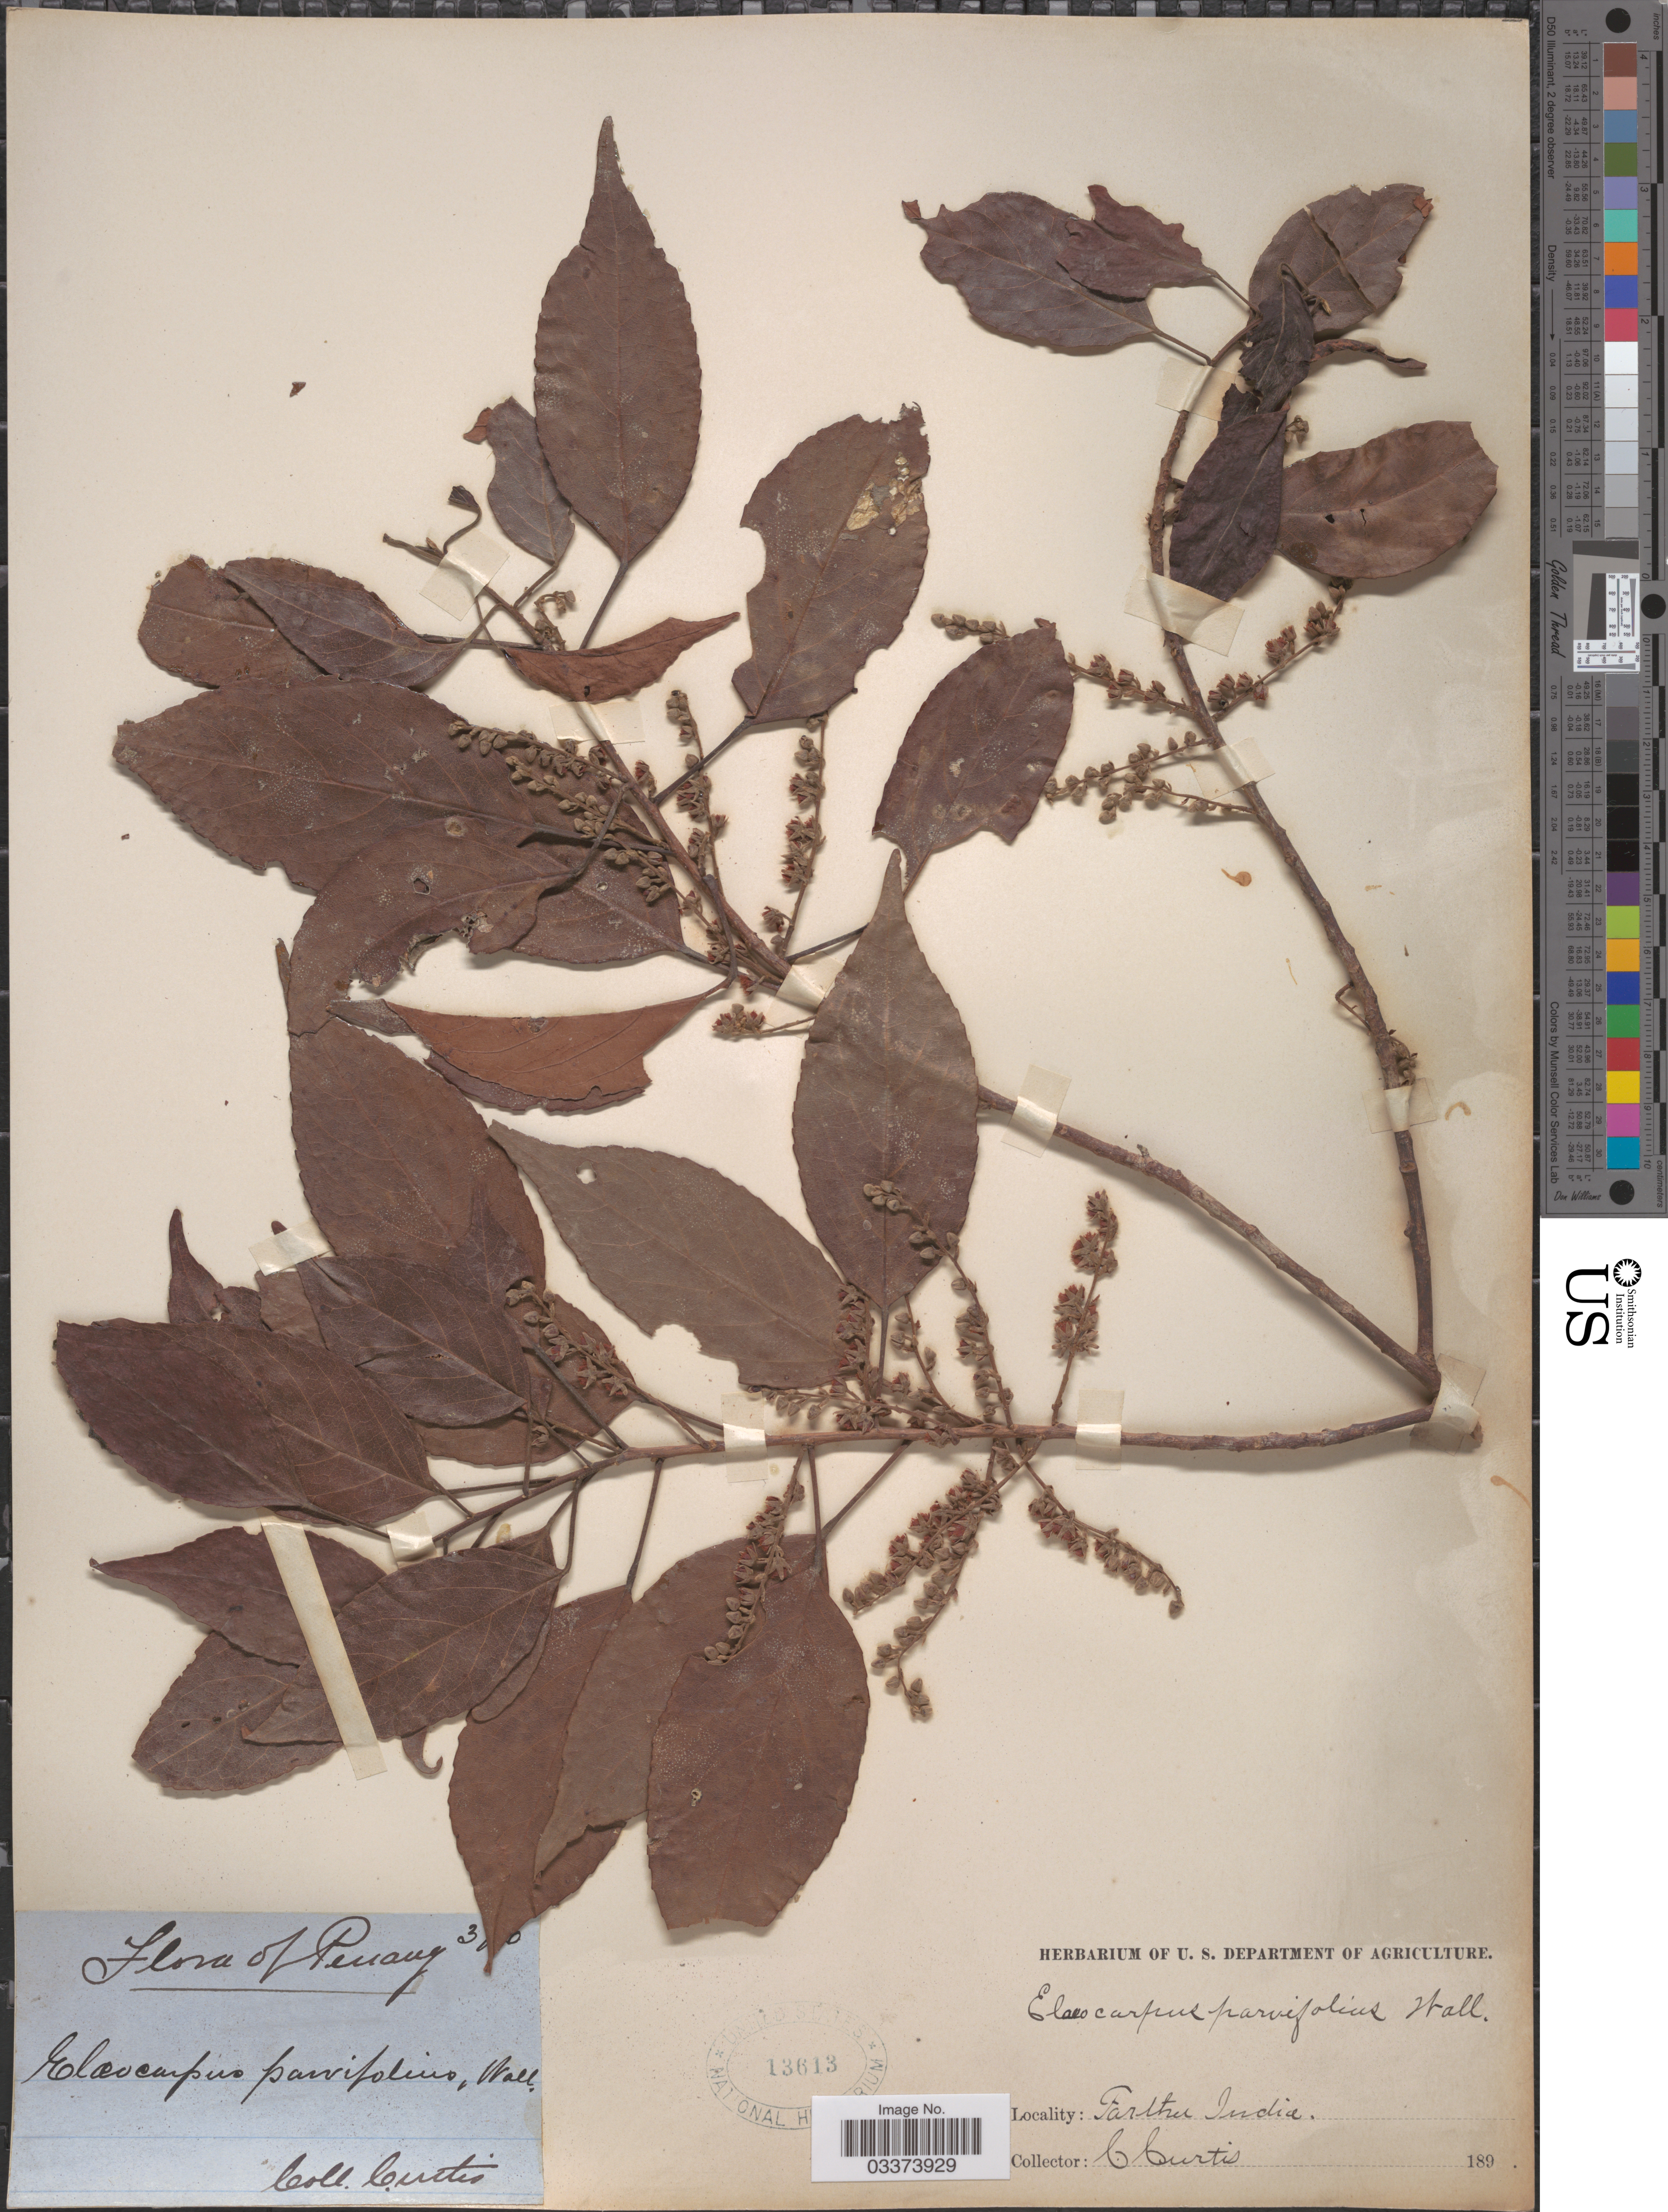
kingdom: Plantae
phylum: Tracheophyta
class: Magnoliopsida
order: Oxalidales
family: Elaeocarpaceae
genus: Elaeocarpus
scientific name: Elaeocarpus nitidus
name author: Jack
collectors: C. Curtis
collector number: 3!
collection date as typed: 189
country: Malaysia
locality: Penang. Farther India.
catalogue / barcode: US 13613